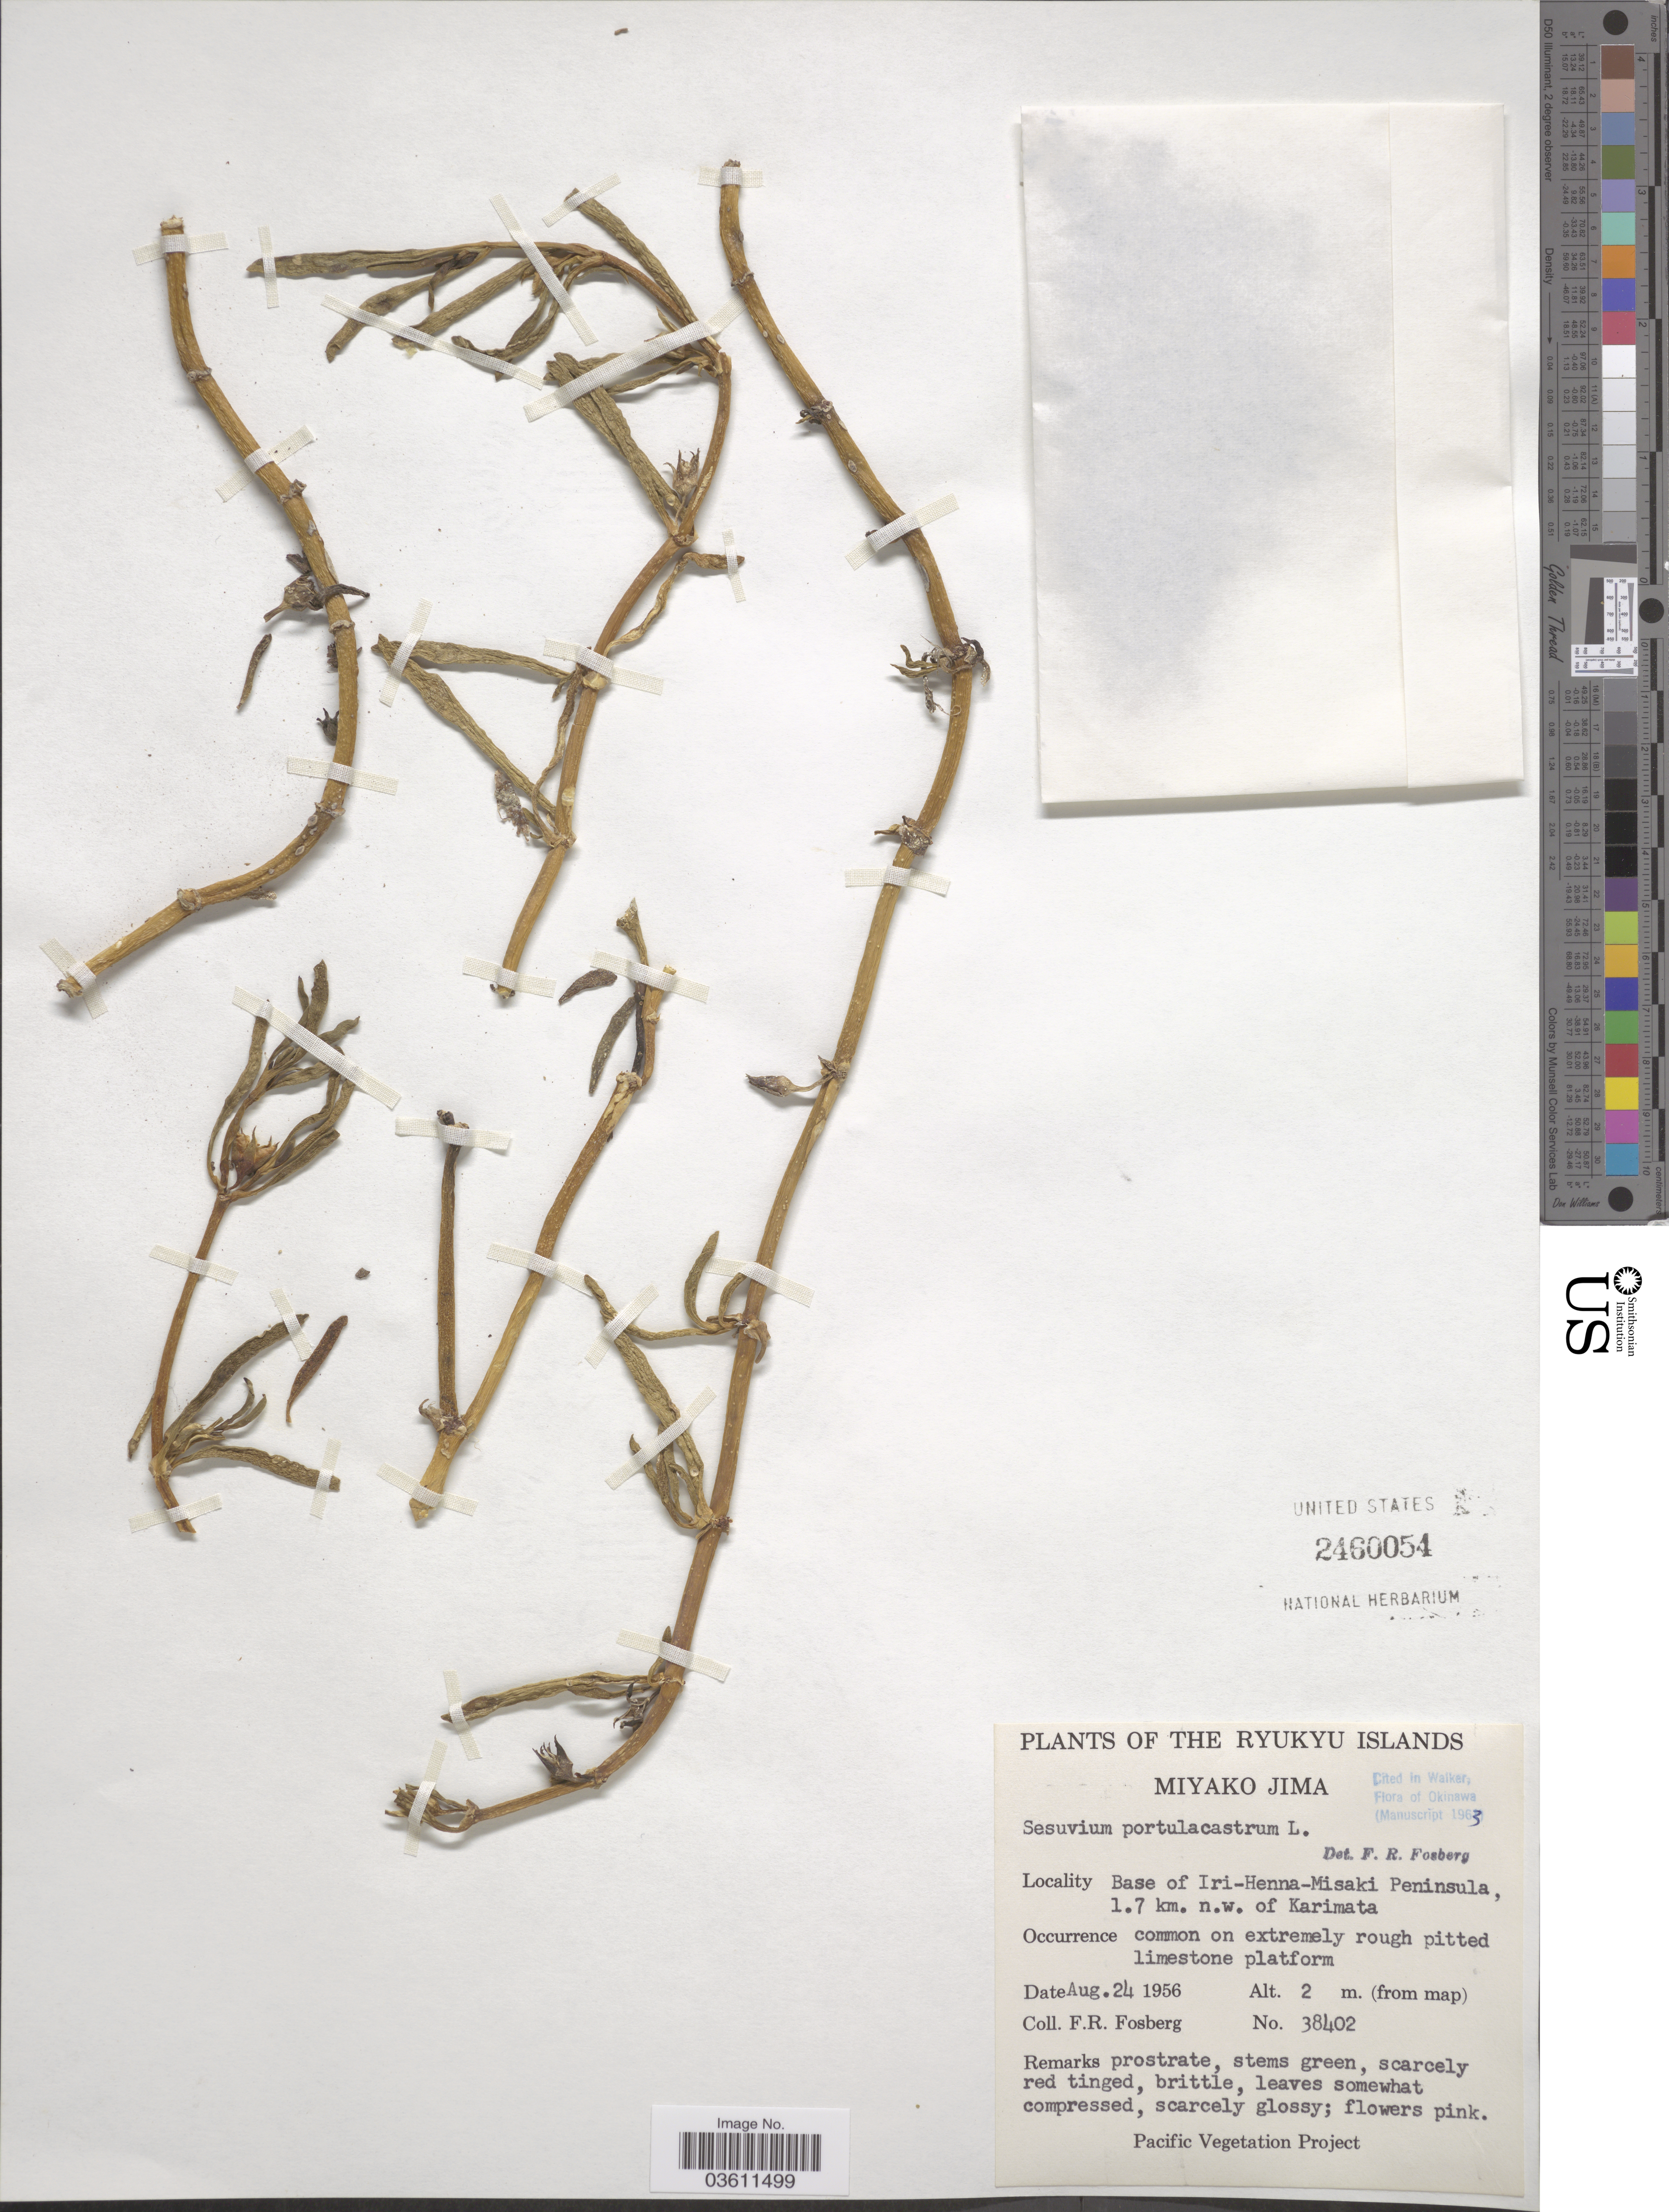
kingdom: Plantae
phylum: Tracheophyta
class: Magnoliopsida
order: Caryophyllales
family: Aizoaceae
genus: Sesuvium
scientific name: Sesuvium portulacastrum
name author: (L.) L.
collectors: F. R. Fosberg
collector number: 38402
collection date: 1956-08-24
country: Japan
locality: The Ryukyu Islands. Miyako Jima. Base of Iri-Henna-Misaki Peninsula, 1.7 km. n. w. of Karimata.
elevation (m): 2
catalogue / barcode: US 2460054